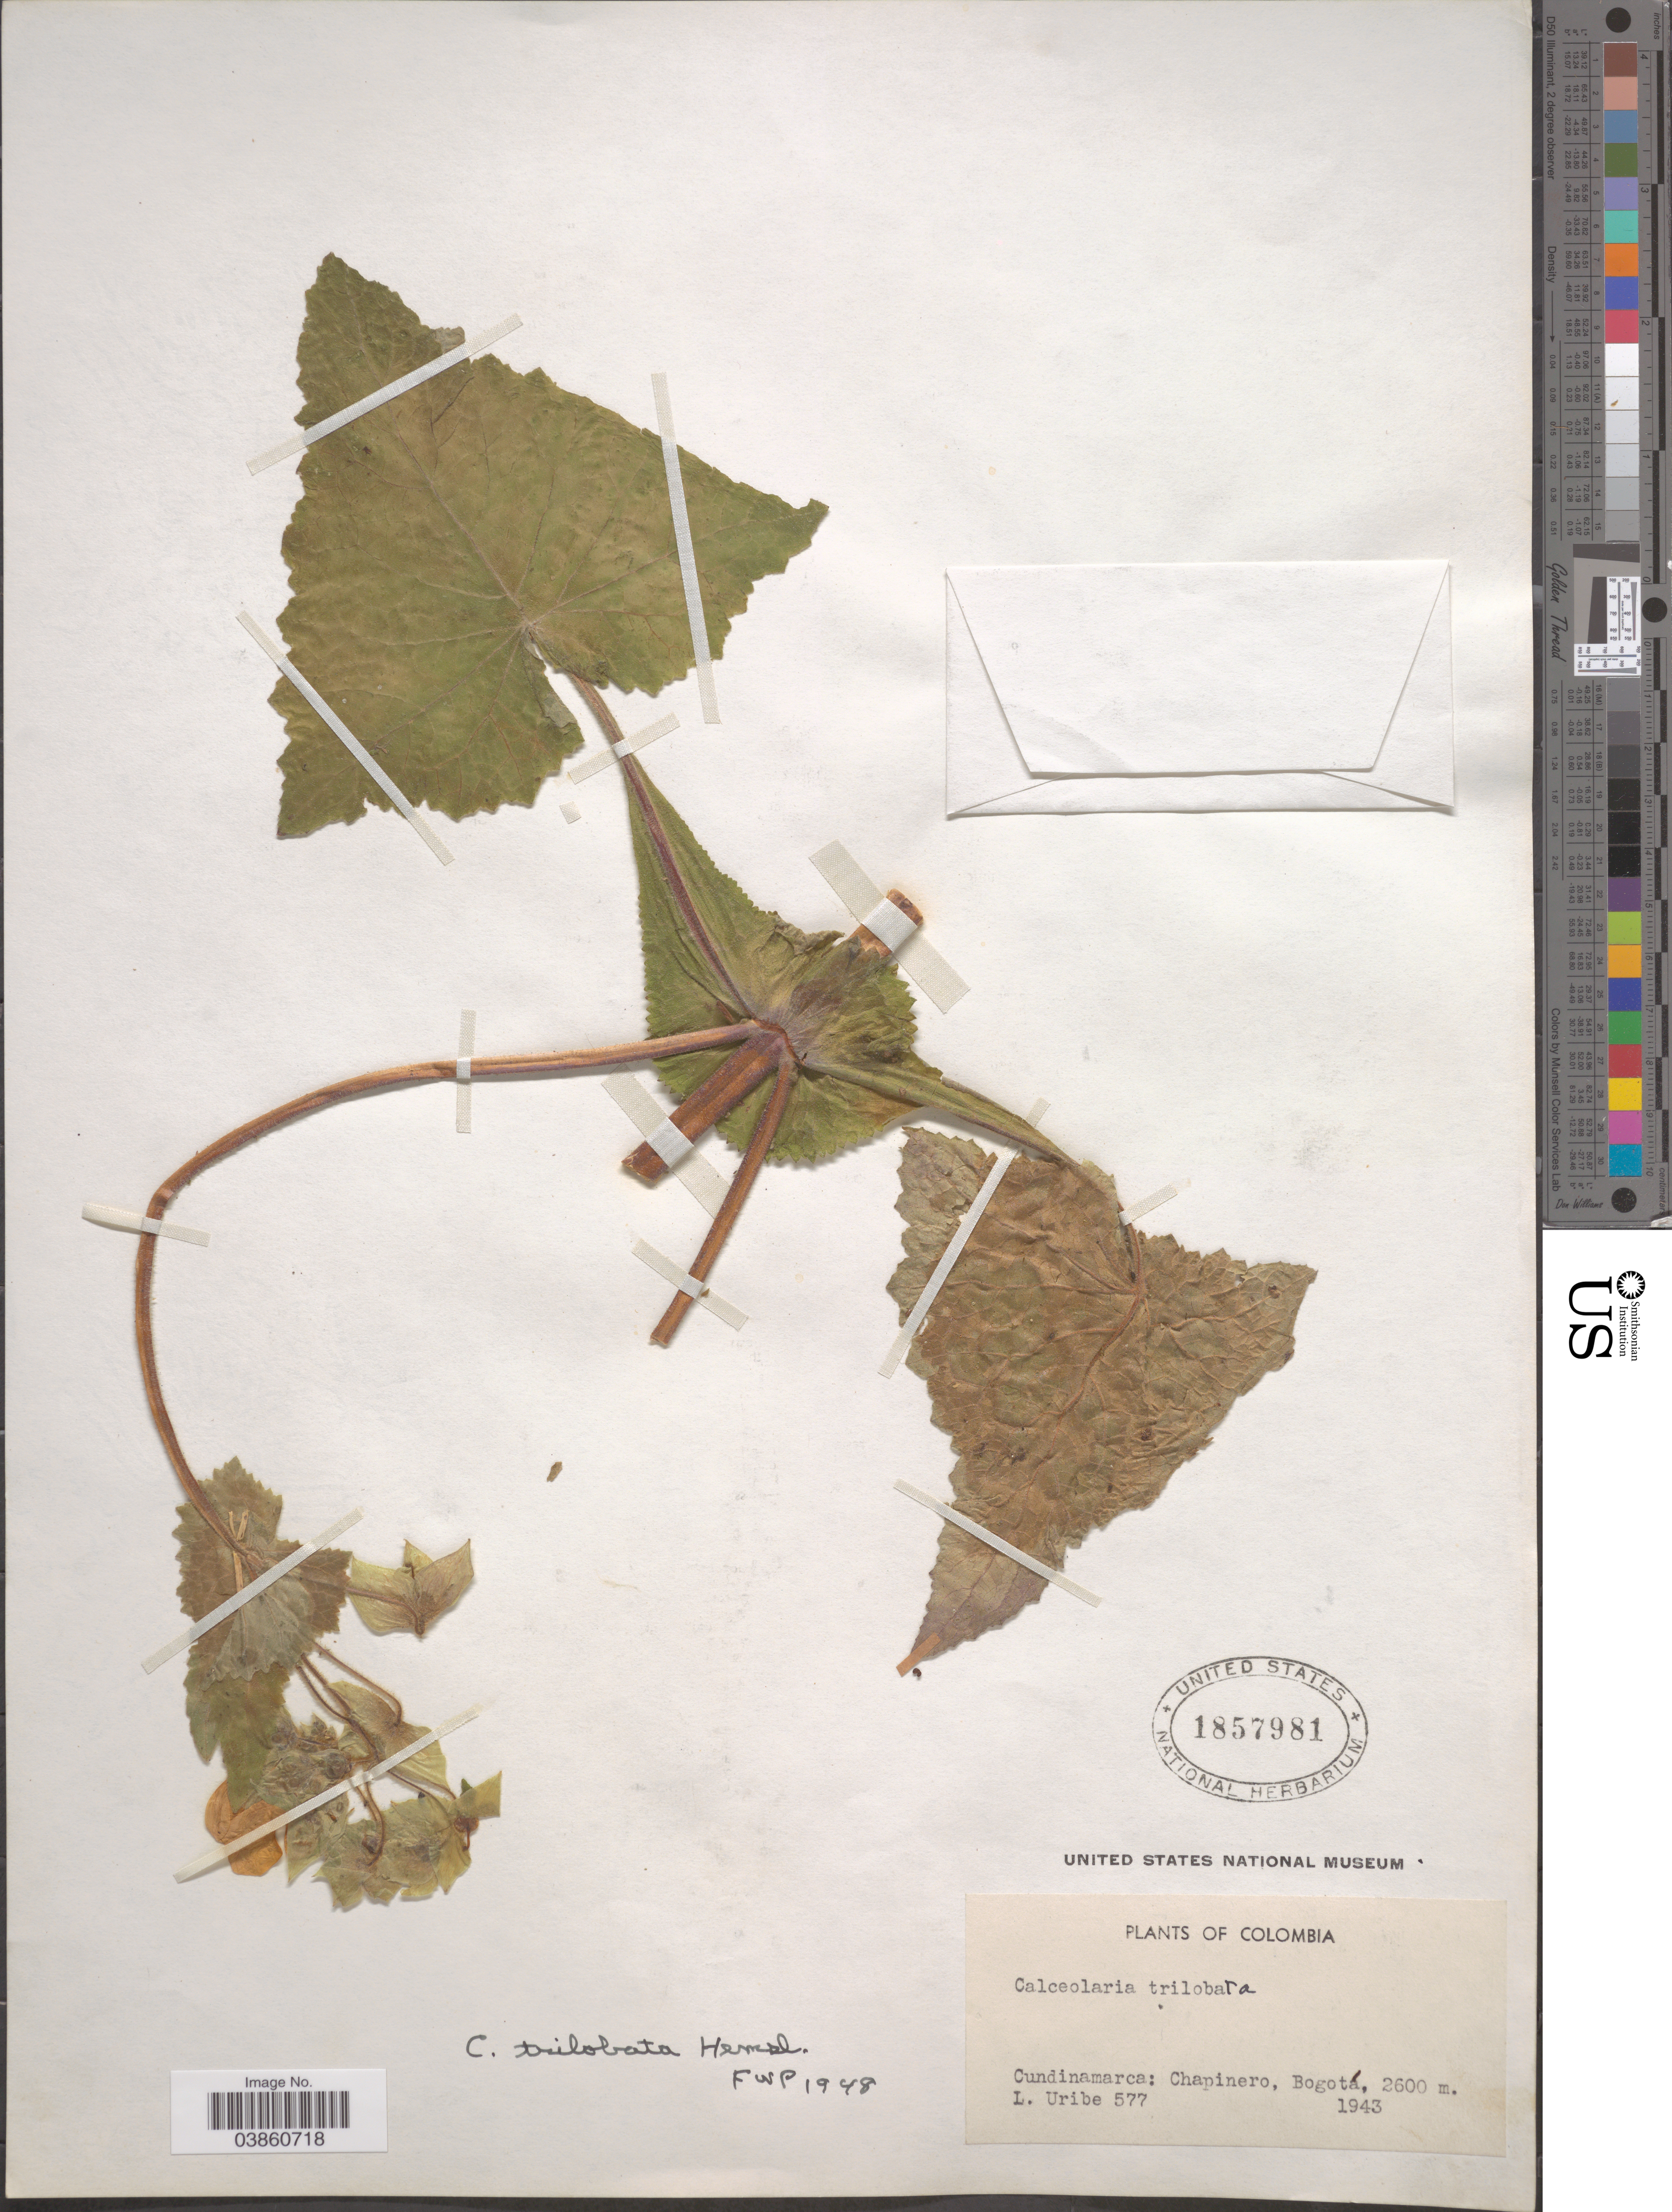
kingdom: Plantae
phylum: Tracheophyta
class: Magnoliopsida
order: Lamiales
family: Calceolariaceae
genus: Calceolaria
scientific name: Calceolaria trilobata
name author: Hemsl.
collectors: L. Uribe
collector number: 577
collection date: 1943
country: Colombia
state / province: Cundinamarca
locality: Chapinero, Bogotá.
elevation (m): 2600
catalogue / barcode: US 1857981